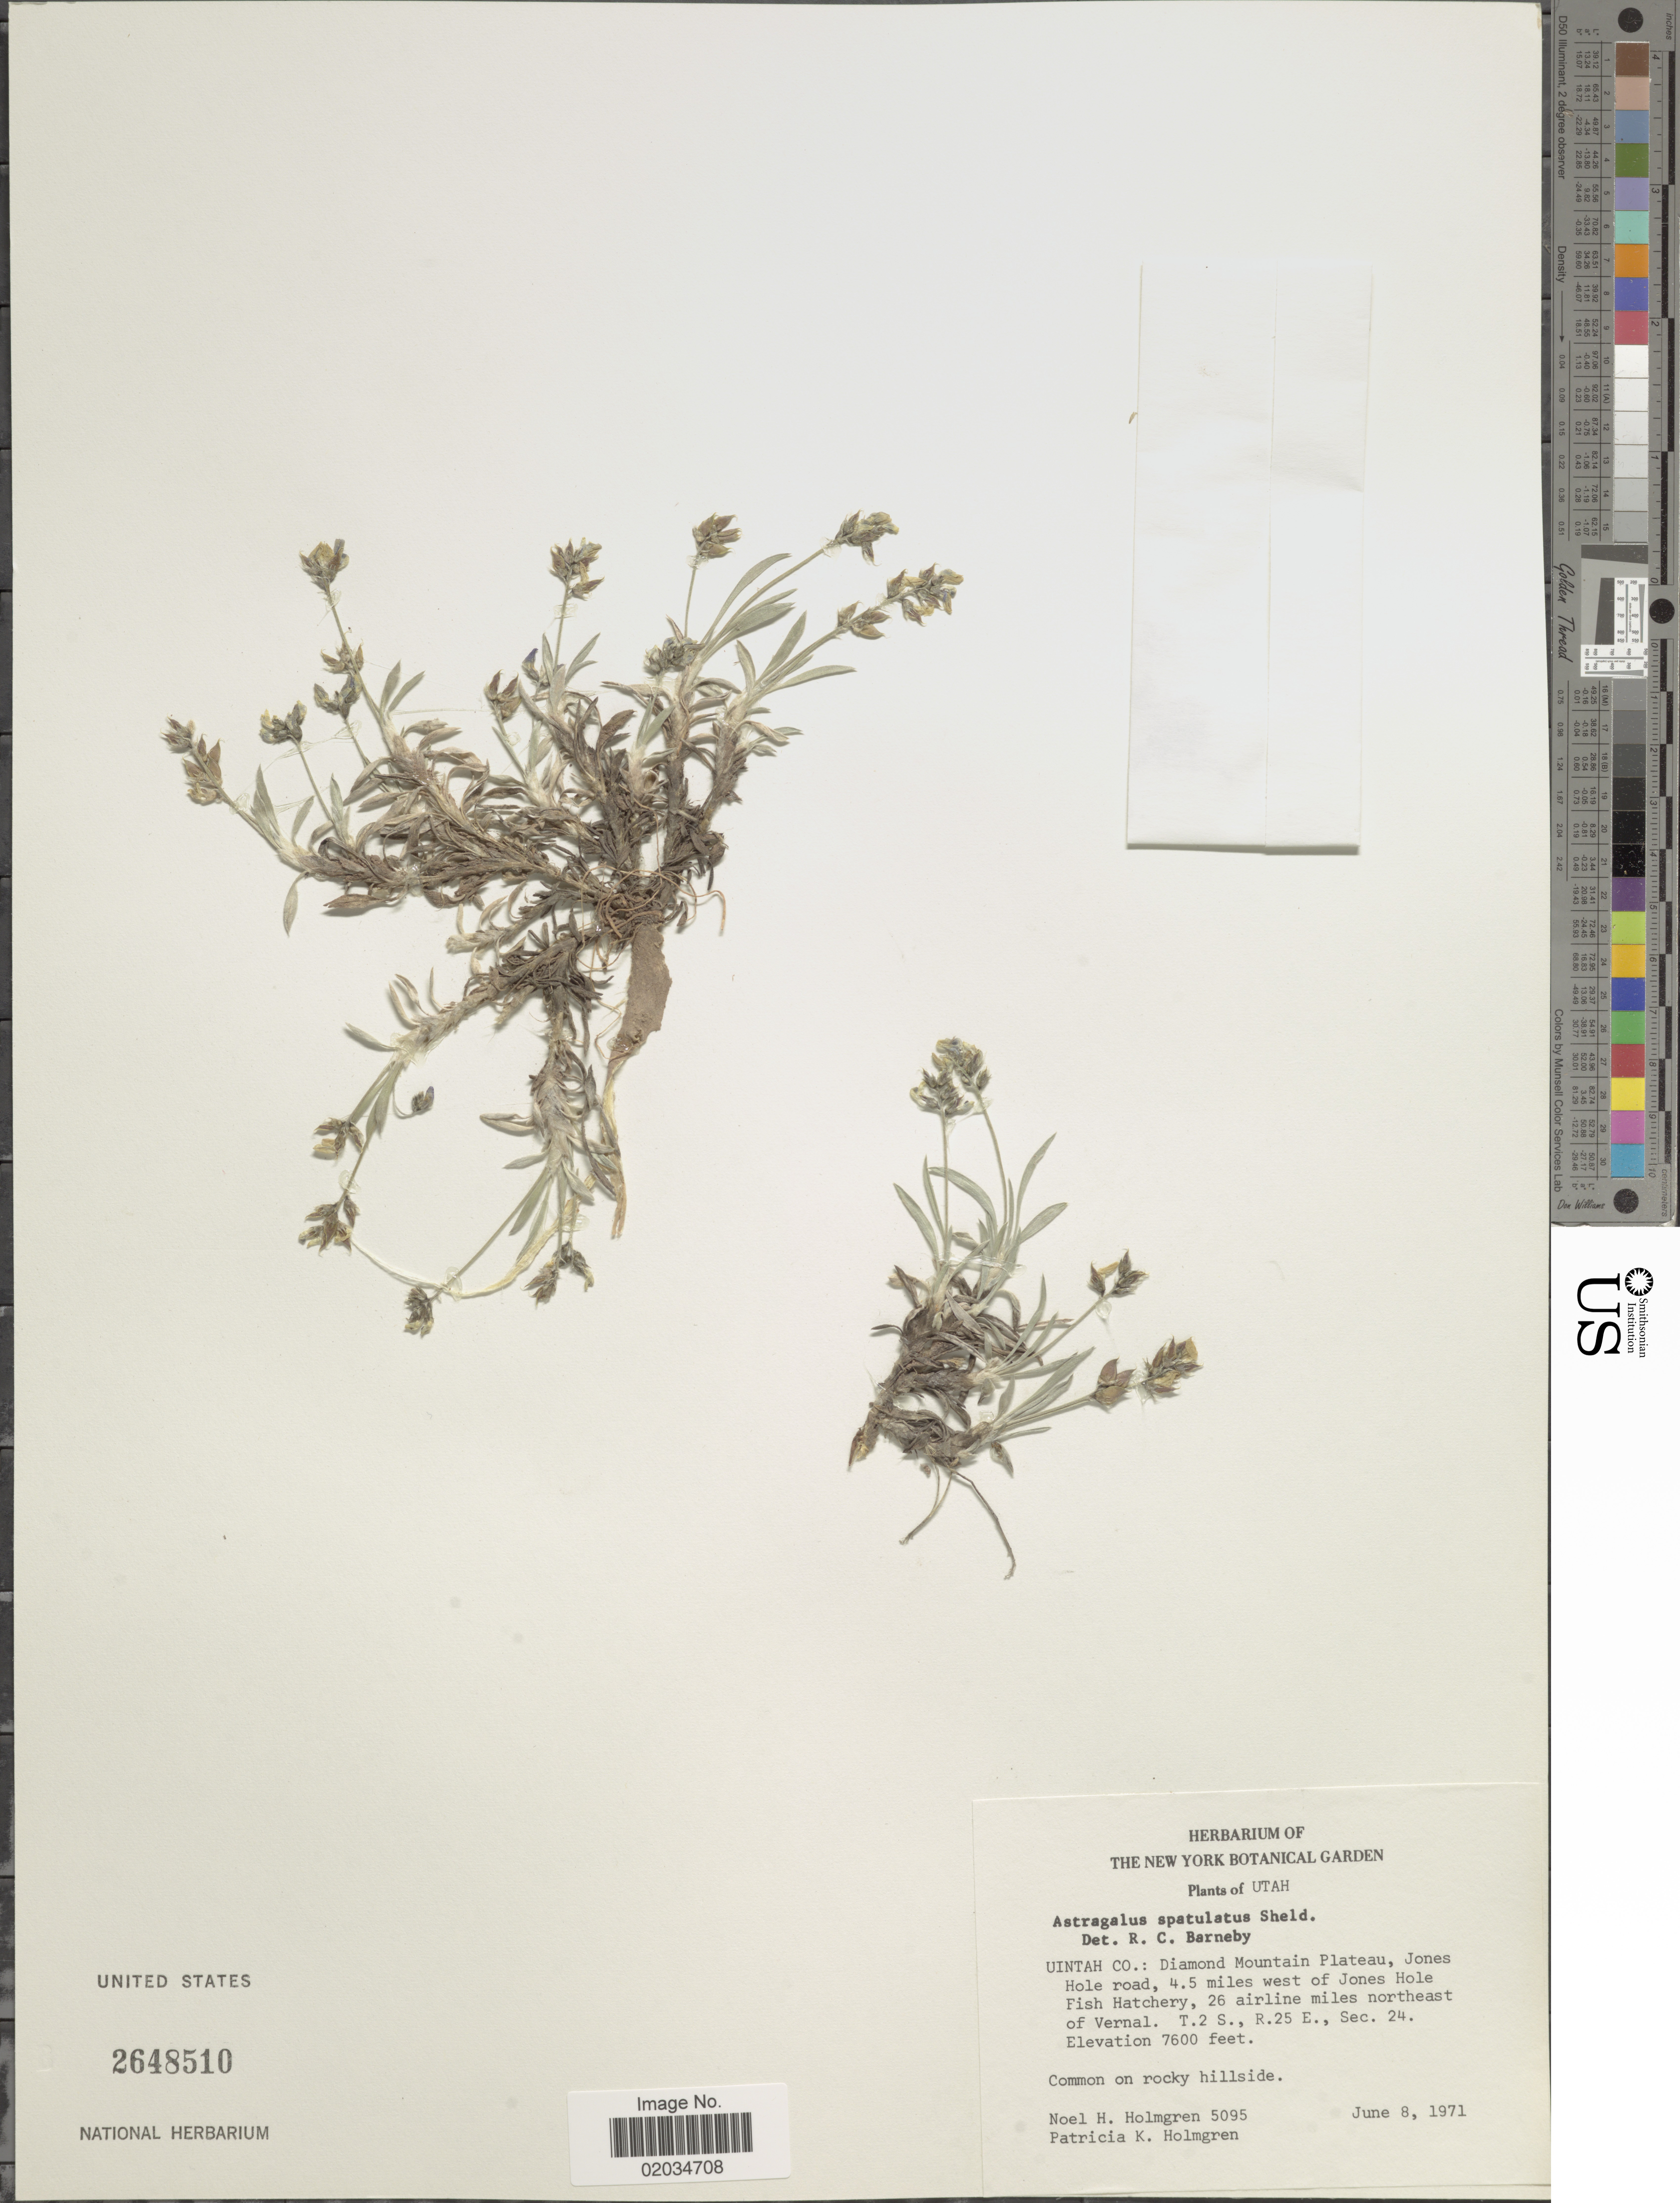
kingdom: Plantae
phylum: Tracheophyta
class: Magnoliopsida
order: Fabales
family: Fabaceae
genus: Astragalus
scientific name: Astragalus sparsiflorus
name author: A. Gray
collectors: N. H. Holmgren & P. K. Holmgren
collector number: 5095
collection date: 1971-06-08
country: United States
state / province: Wyoming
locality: Uintah Co.: Diamond Mountain Plateau, Jones Hole road, 4.5 miles west of Jones Hole Fish Hatchery, 26 airline miles northeast of Vernal. T.2 S., R.25 E., Sec. 24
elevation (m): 2316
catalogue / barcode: US 2648510